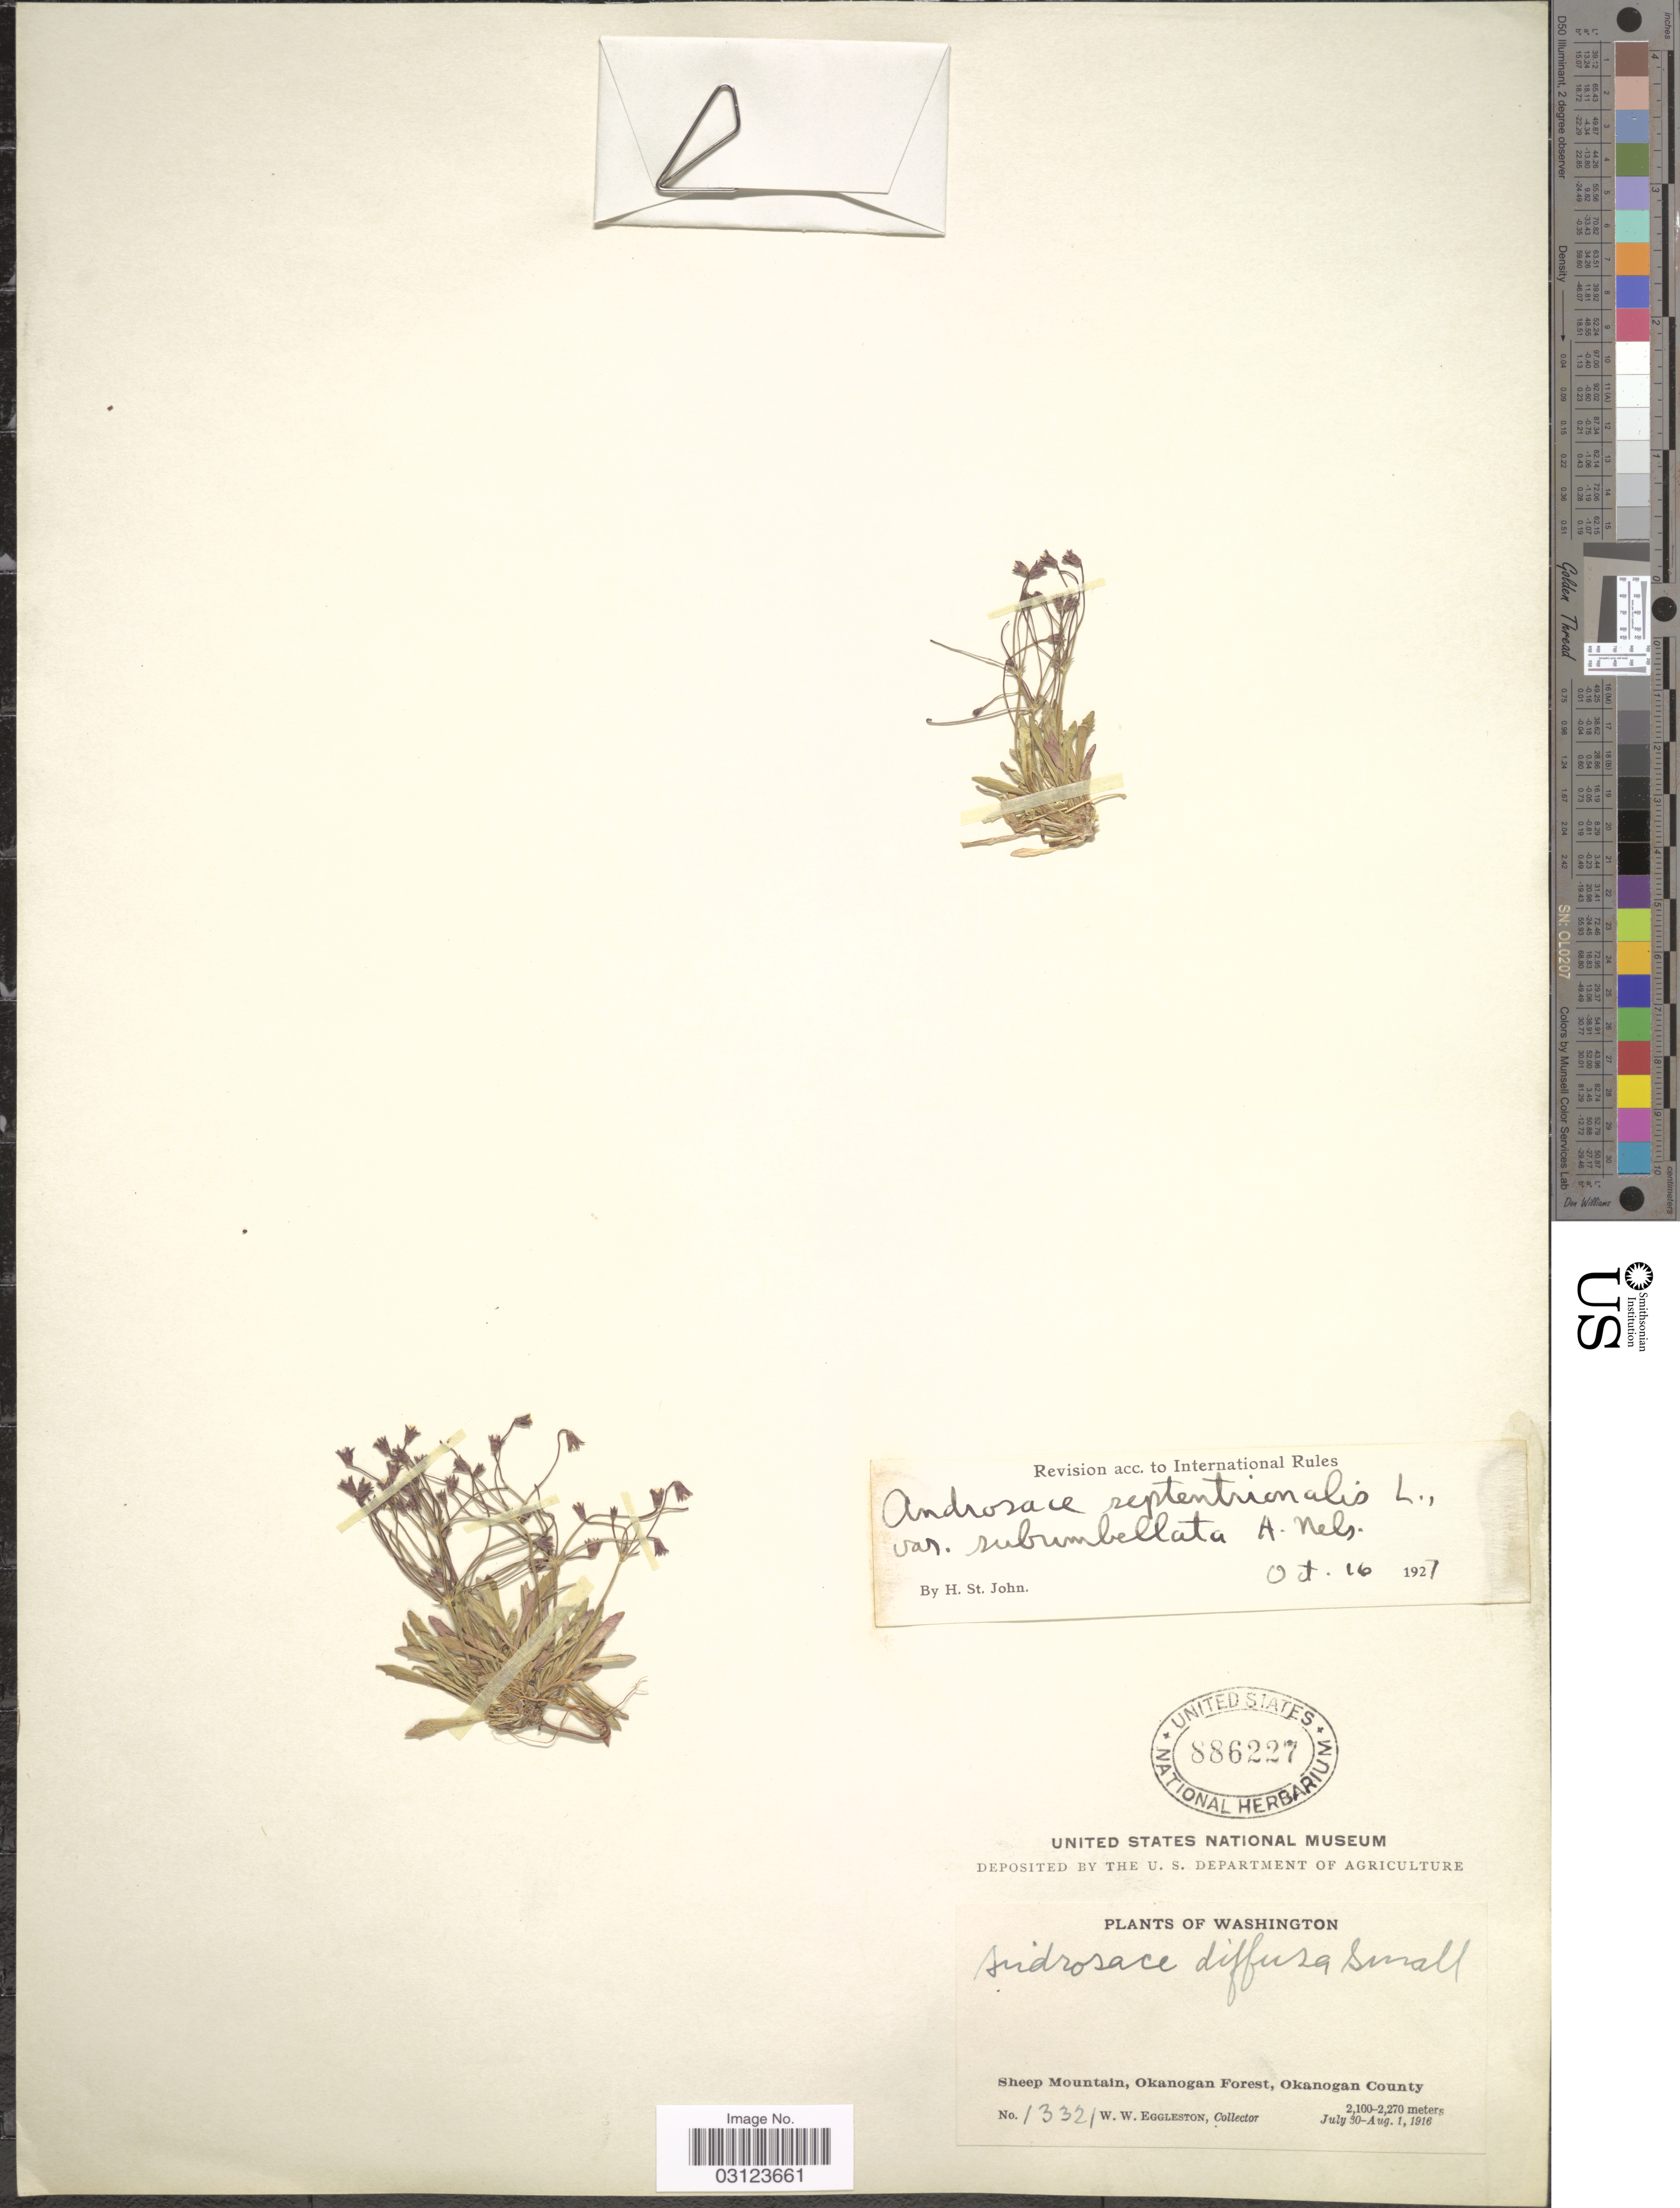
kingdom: Plantae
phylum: Tracheophyta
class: Magnoliopsida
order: Ericales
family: Primulaceae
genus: Androsace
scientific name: Androsace septentrionalis subsp. subumbellata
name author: (A. Nelson) G.T. Robbins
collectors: W. W. Eggleston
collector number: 13321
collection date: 1916-07-30/1916-08-01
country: United States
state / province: Washington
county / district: Okanogan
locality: Sheep Mountain, Okanogan Forest, Okanogan County.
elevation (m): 2100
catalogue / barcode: US 886227